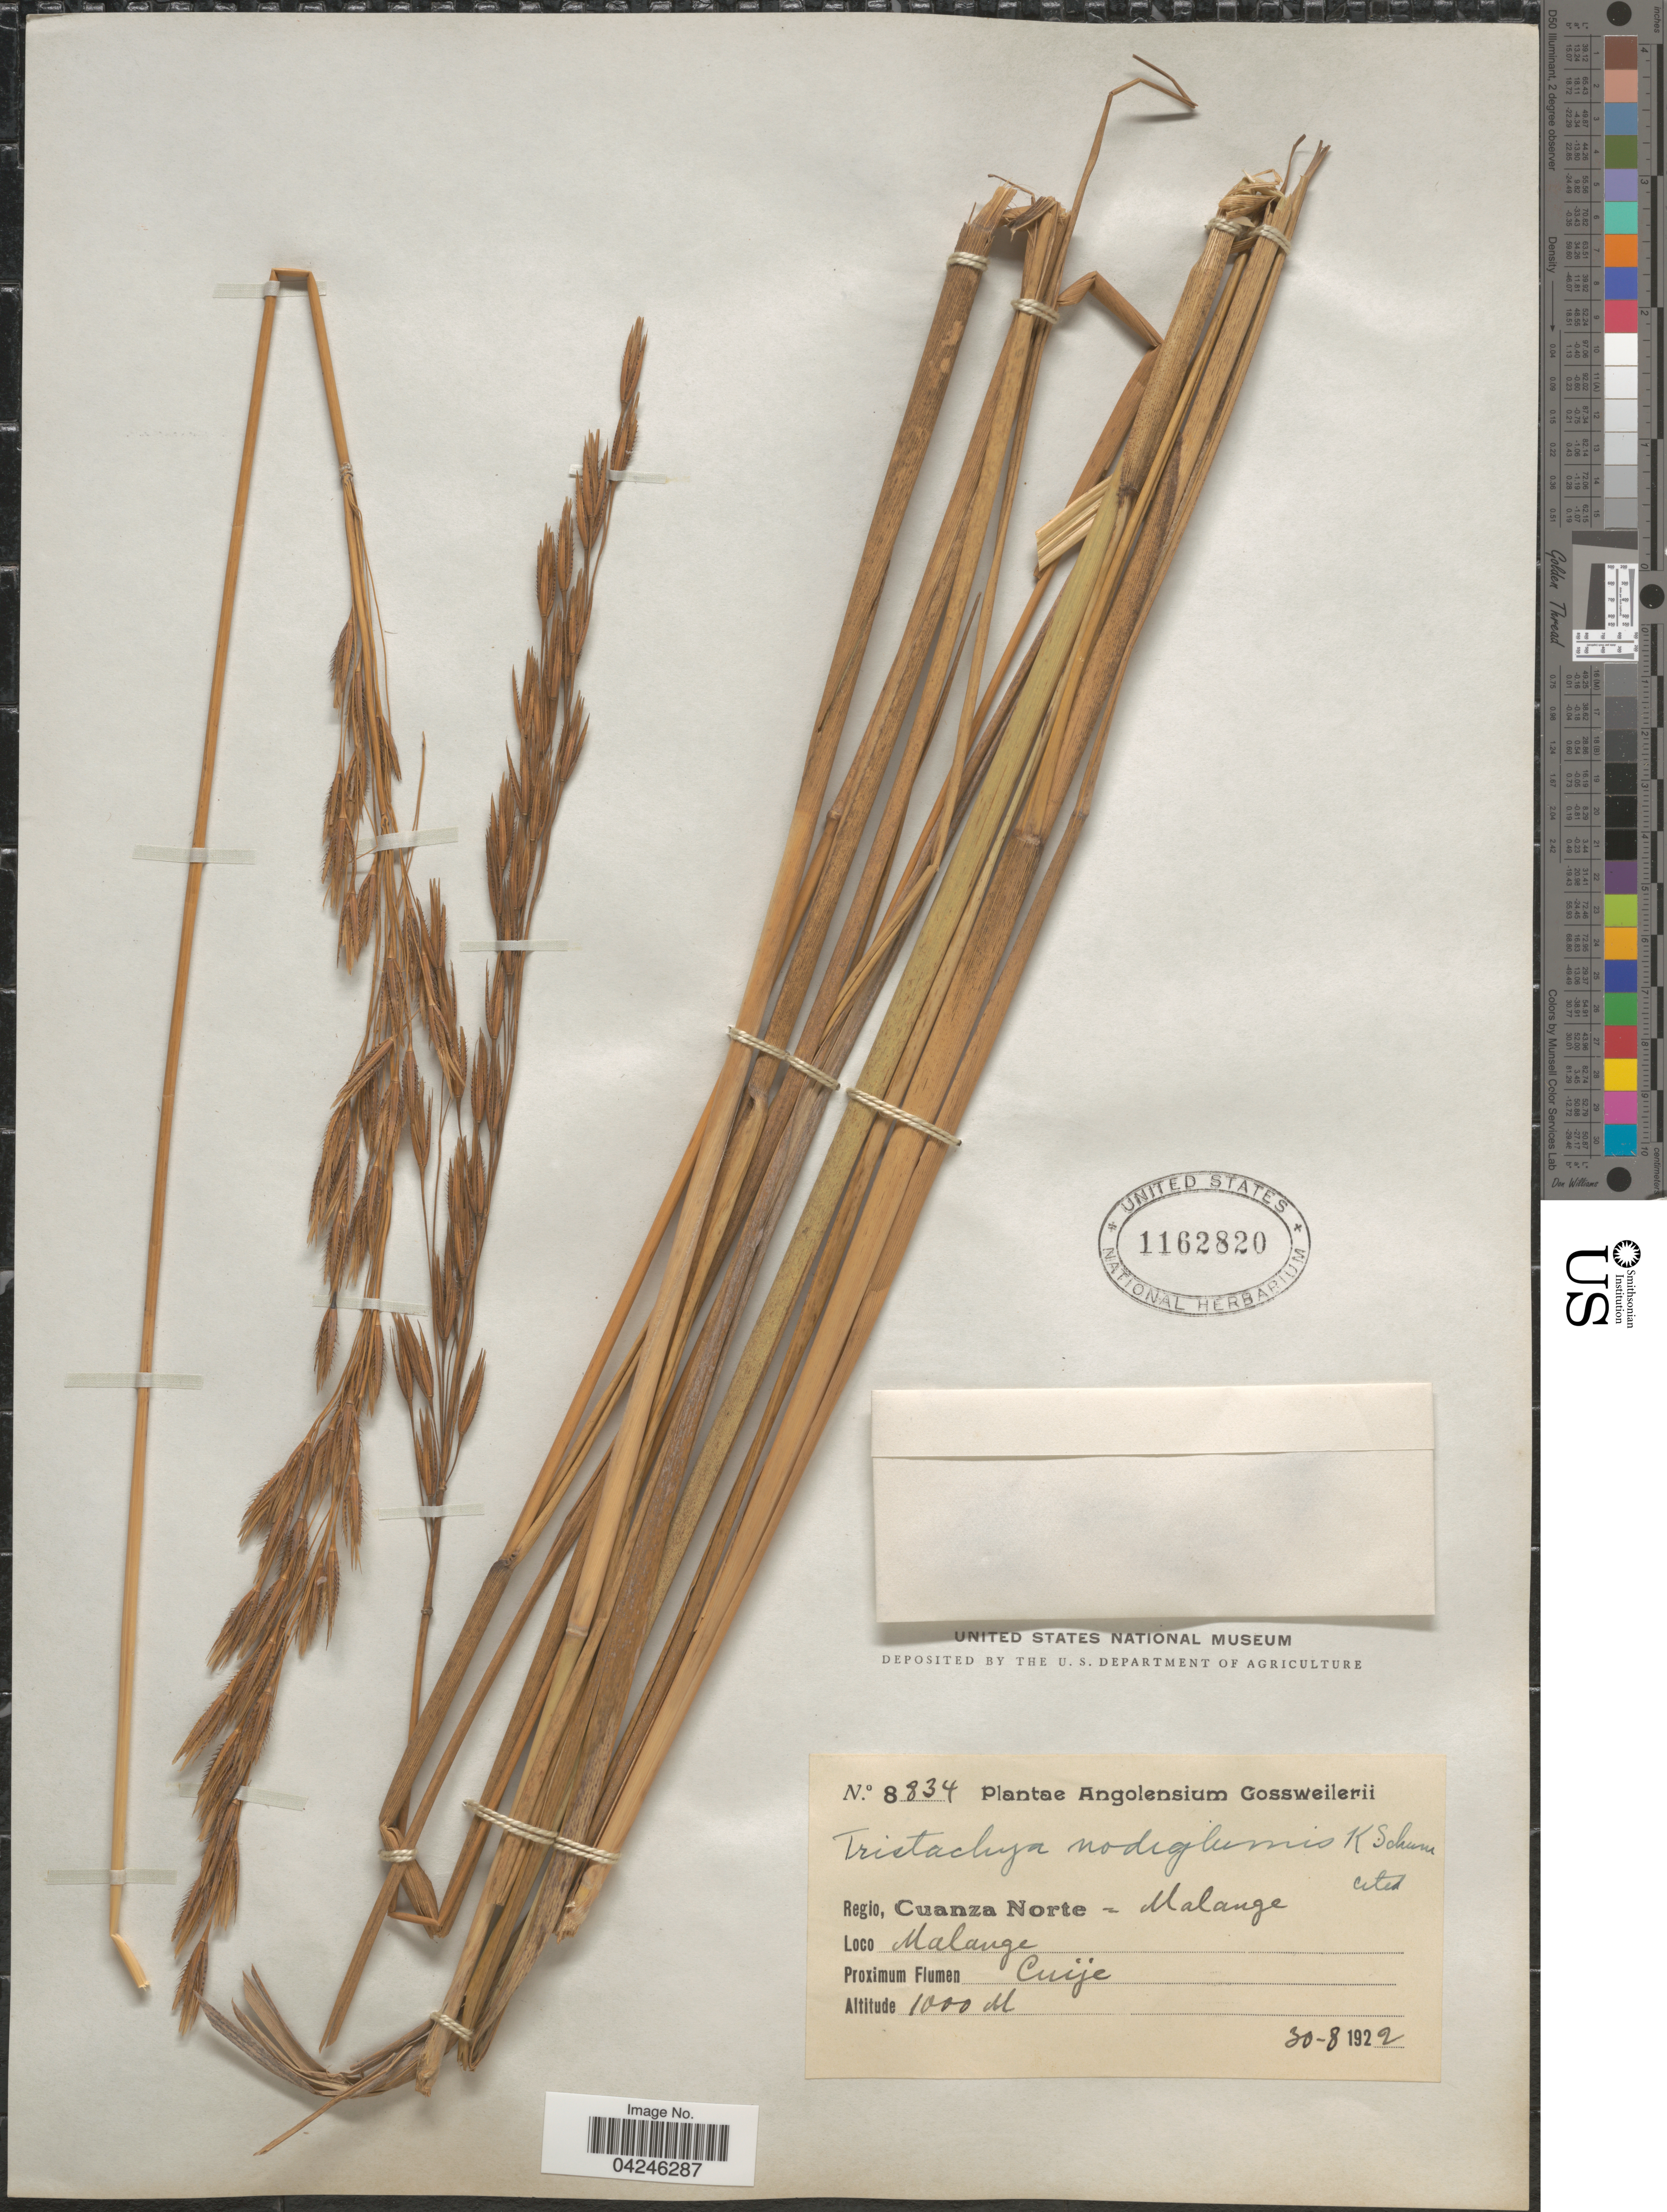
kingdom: Plantae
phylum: Tracheophyta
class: Liliopsida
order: Poales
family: Poaceae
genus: Tristachya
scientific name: Tristachya nodiglumis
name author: K. Schum.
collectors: -. Gossweiler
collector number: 8834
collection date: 1922-08-30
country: Angola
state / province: Malange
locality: Angolensium. Regio, Cuanza Norte - Malange. Proximum Flumen Cuije.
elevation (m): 1000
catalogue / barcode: US 1162820